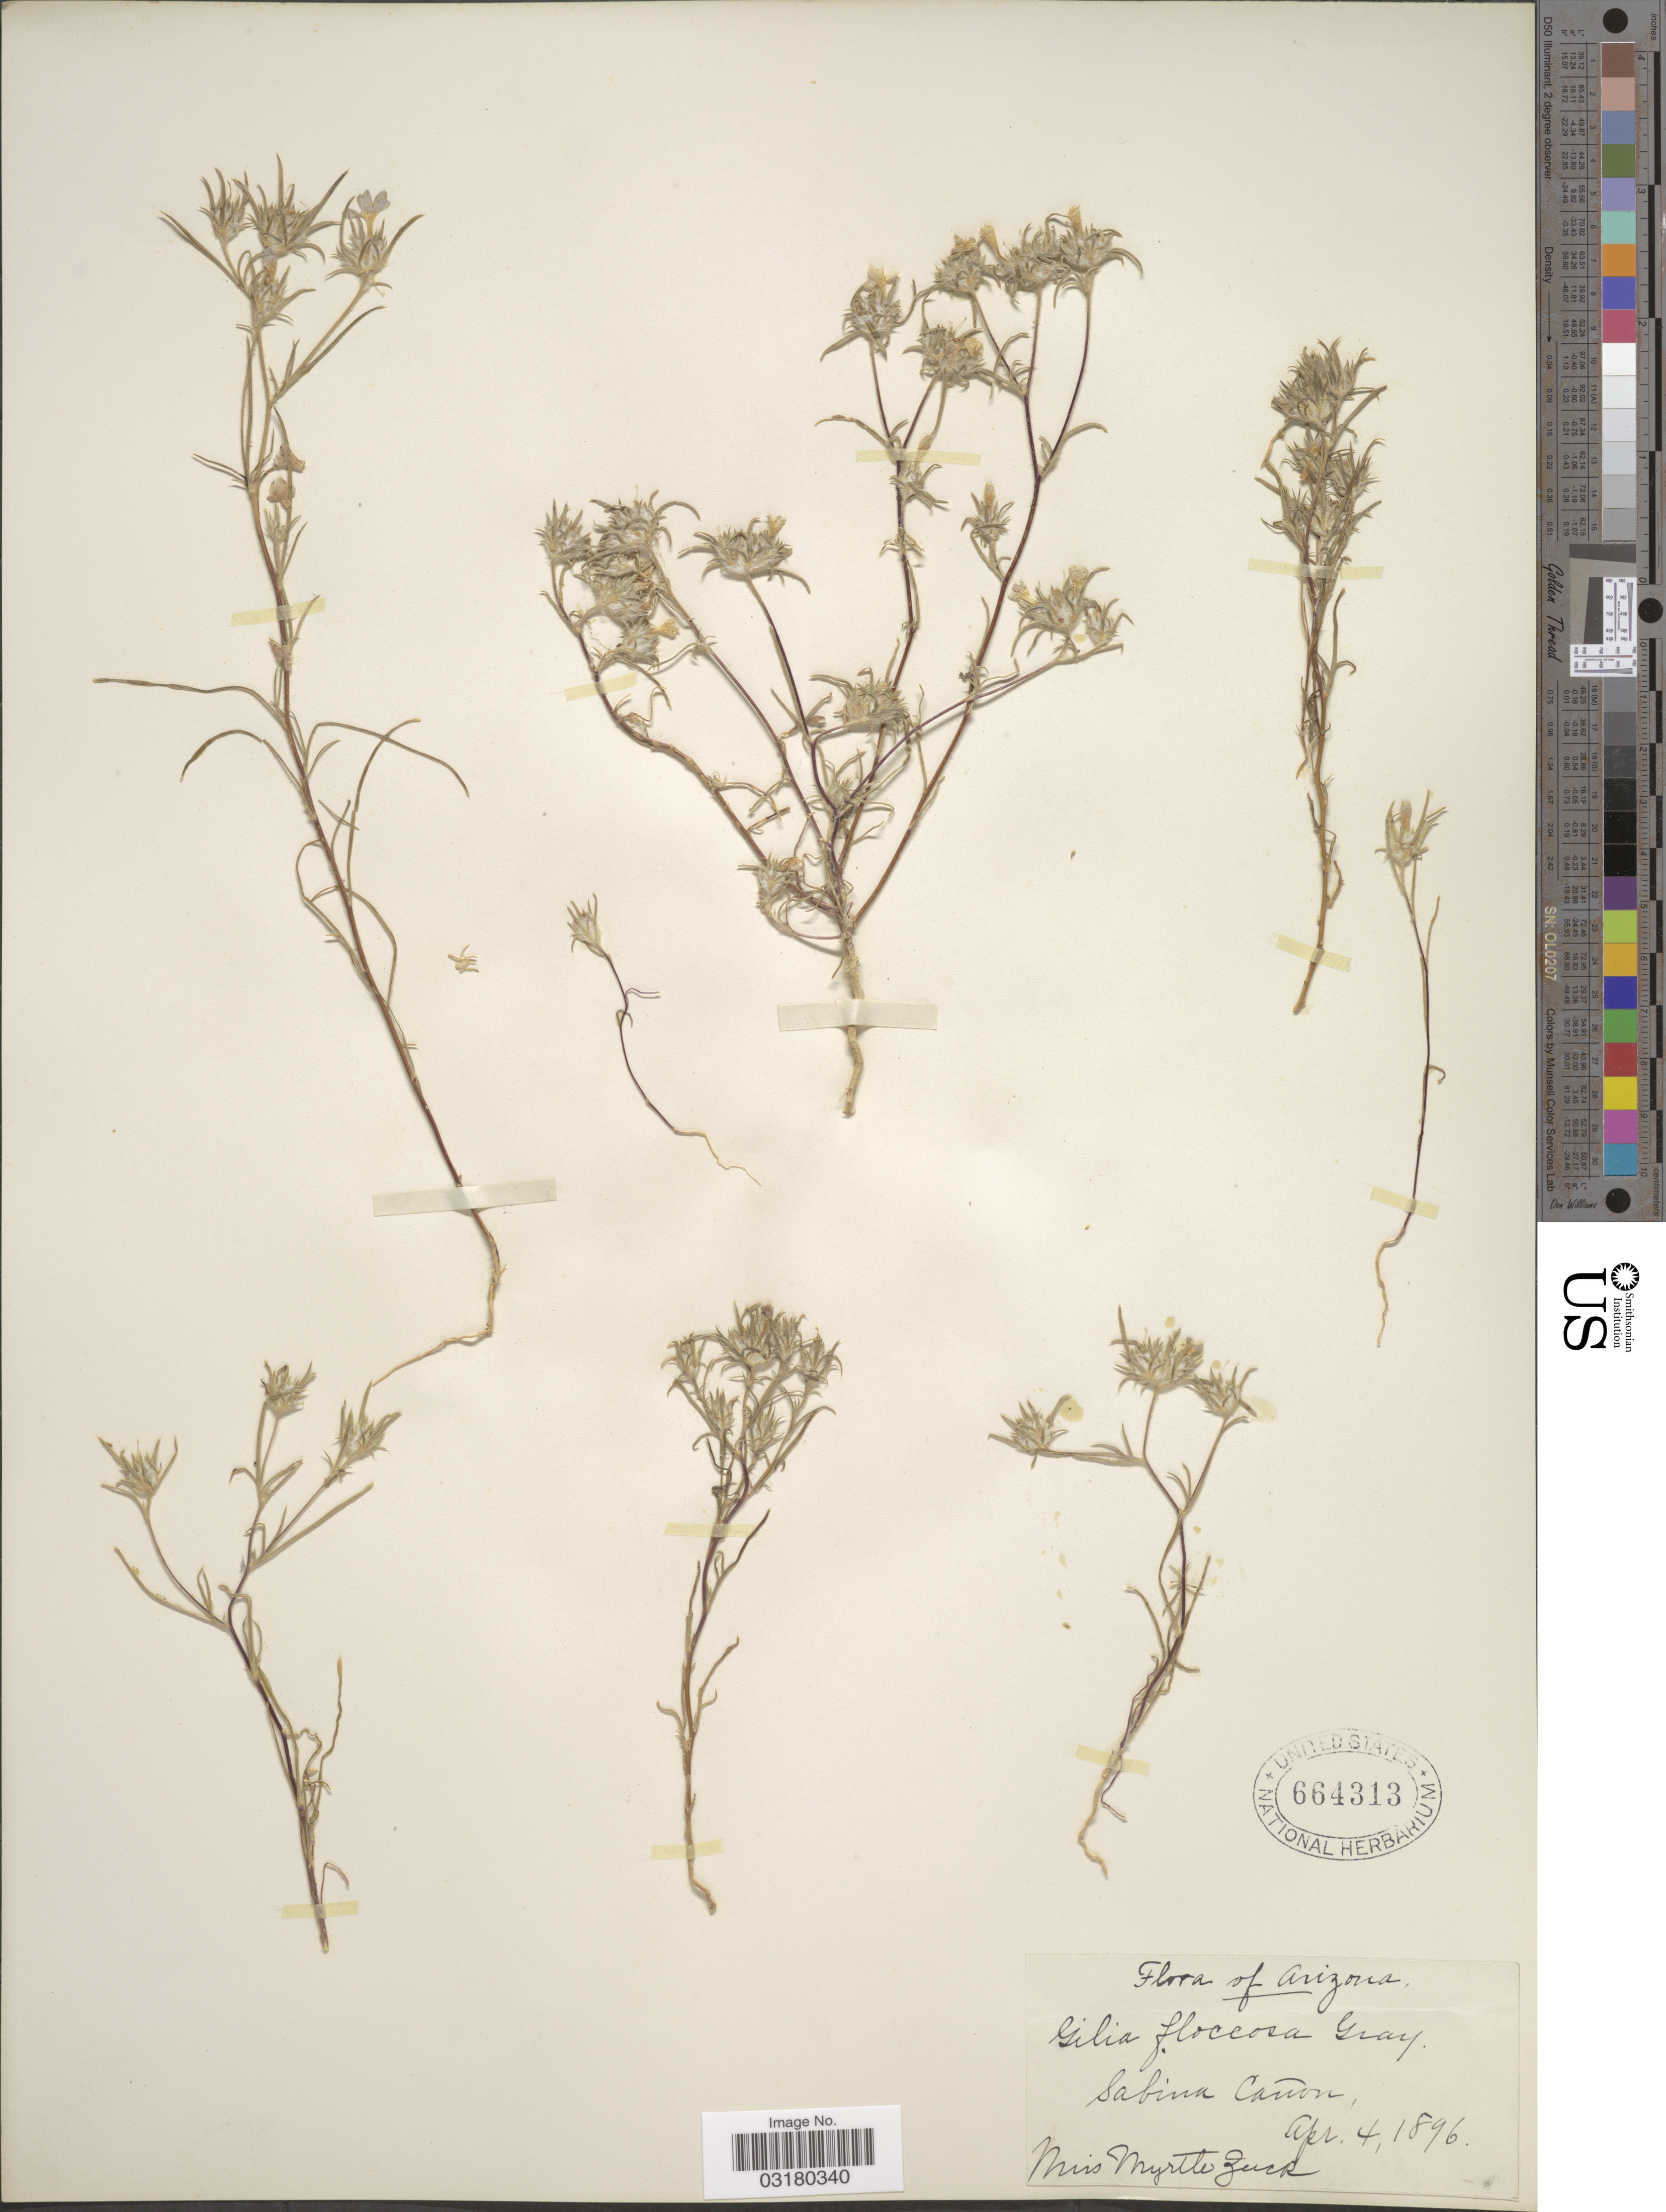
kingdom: Plantae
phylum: Tracheophyta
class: Magnoliopsida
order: Ericales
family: Polemoniaceae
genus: Eriastrum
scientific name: Eriastrum diffusum subsp. diffusum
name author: (A. Gray) H. Mason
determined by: Strong, Mark T., (BOT), Smithsonian Institution - National Museum of Natural History (UNITED STATES)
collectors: M. Zuck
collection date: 1896-04-04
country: United States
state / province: Arizona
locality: Sabina Cañon.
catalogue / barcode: US 664313